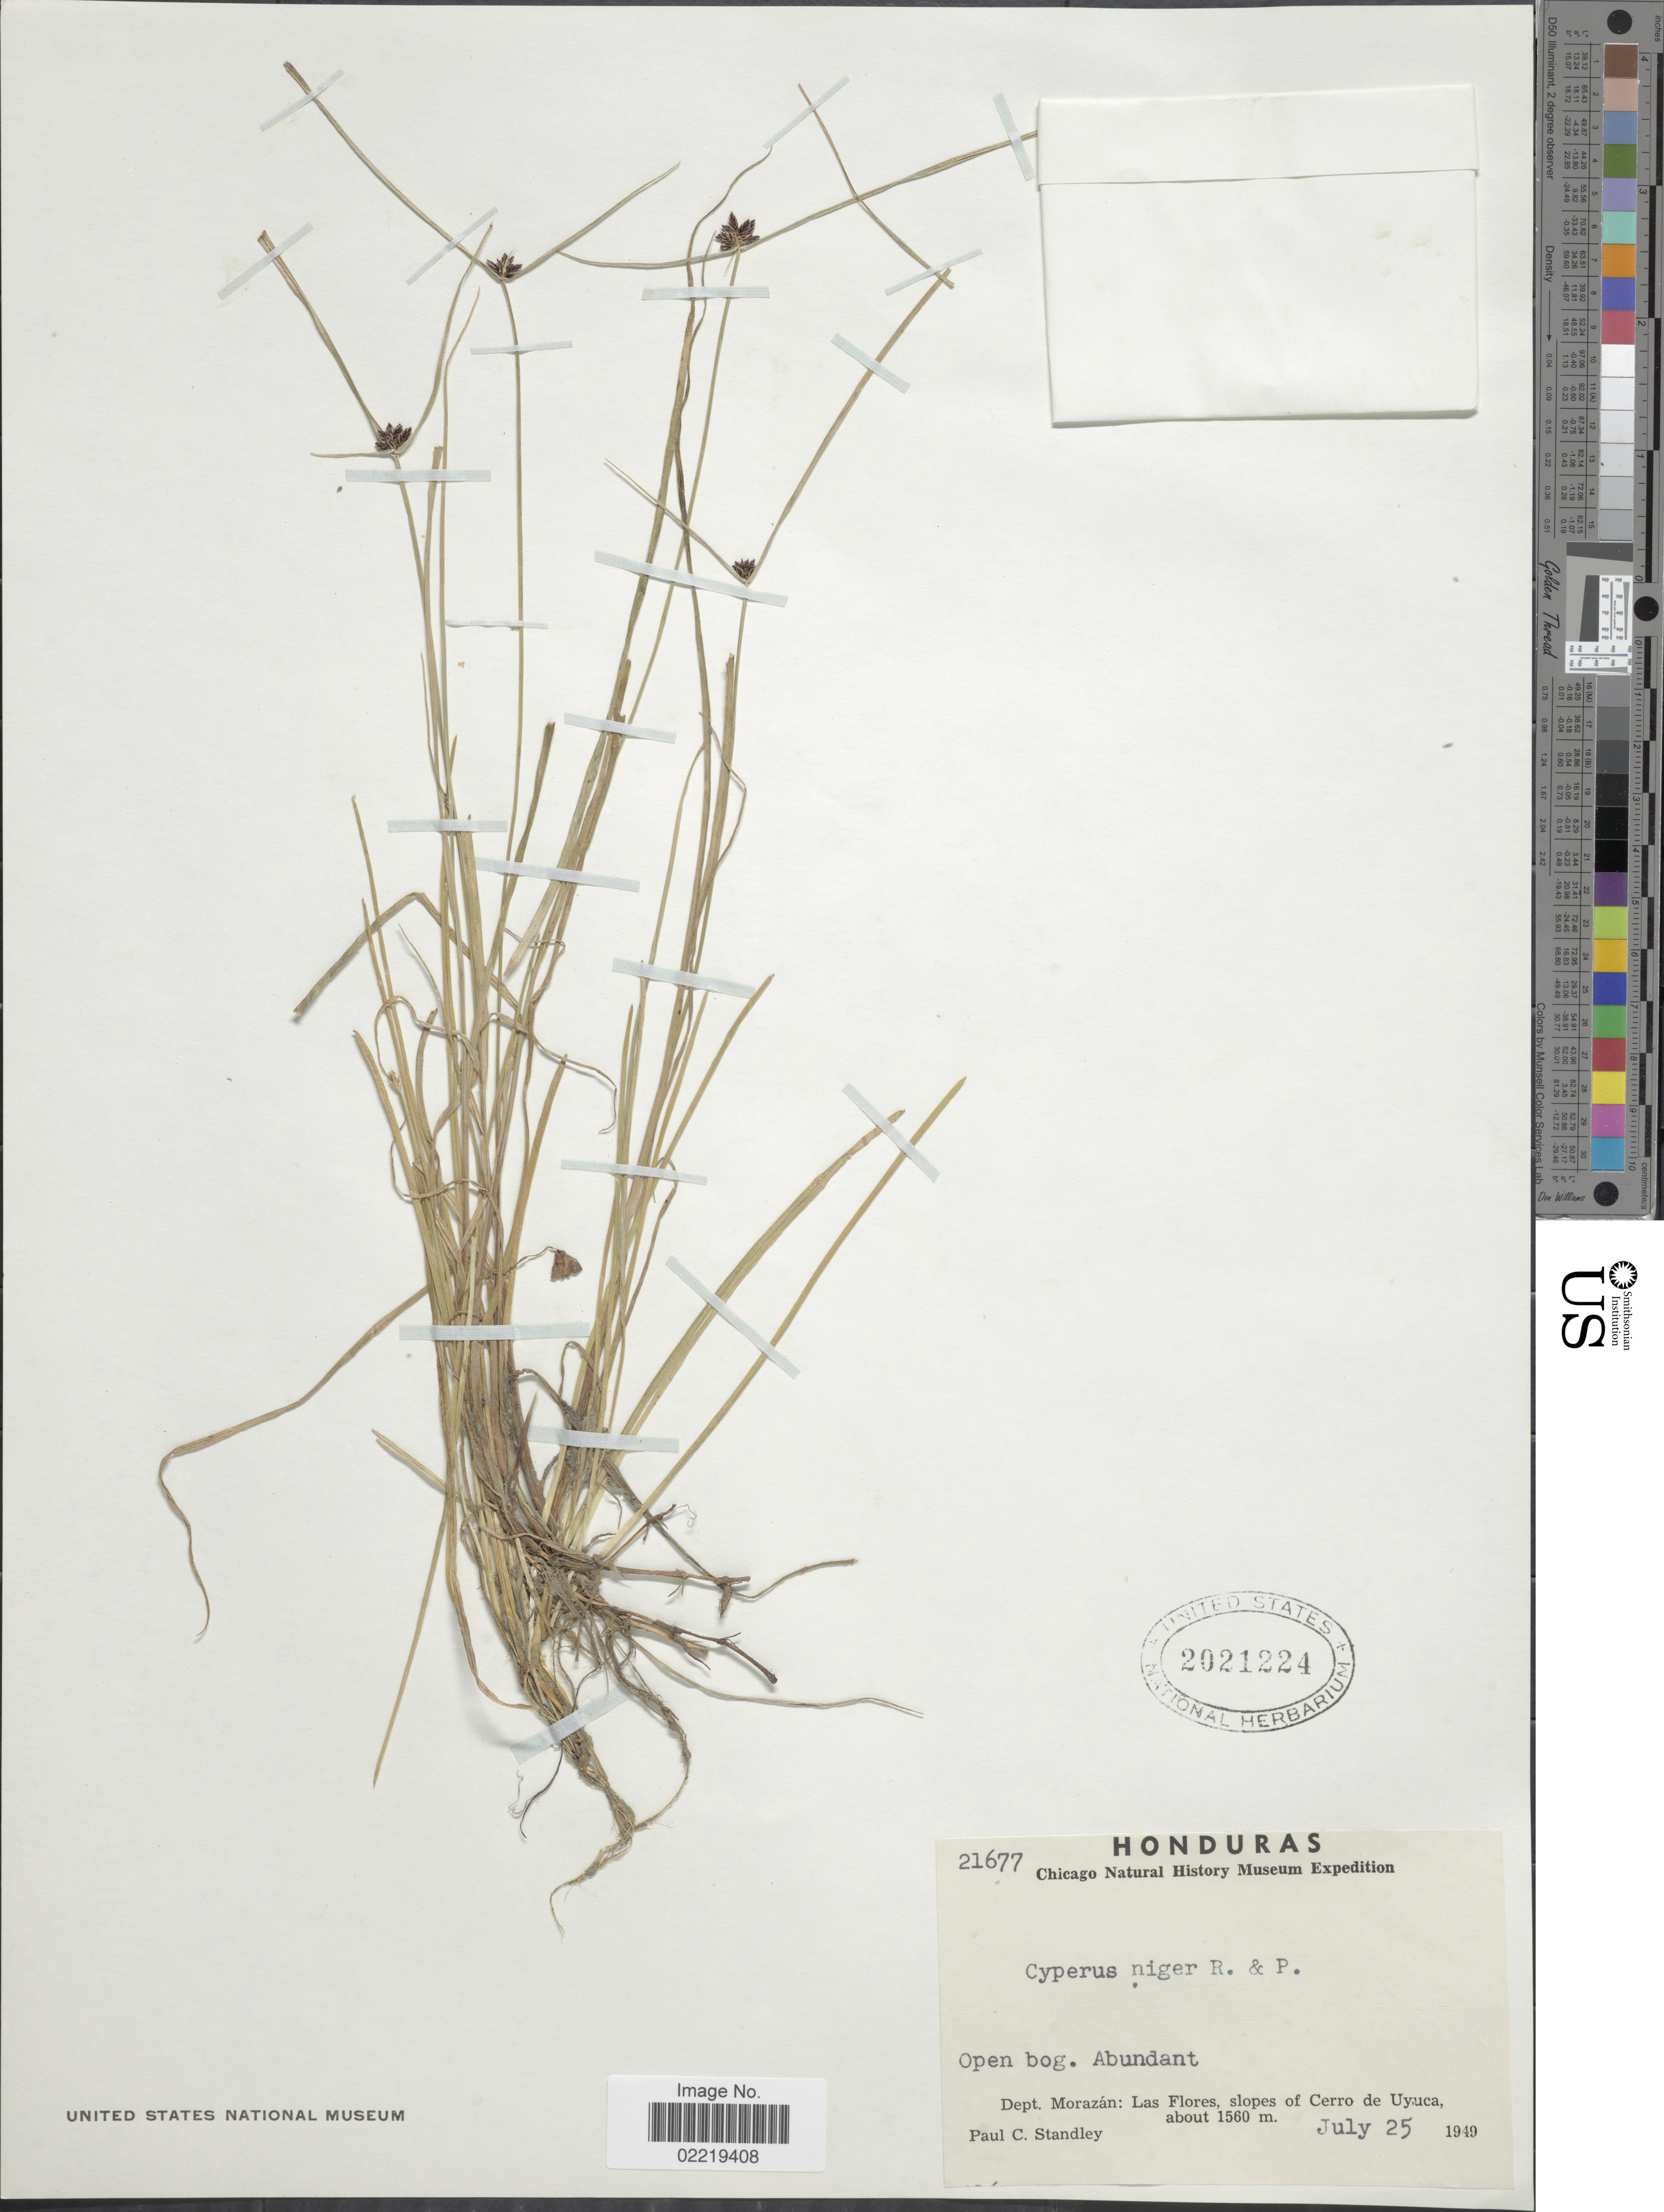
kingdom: Plantae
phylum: Tracheophyta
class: Liliopsida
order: Poales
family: Cyperaceae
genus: Cyperus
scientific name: Cyperus niger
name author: Ruiz & Pav.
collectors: P. C. Standley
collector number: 21677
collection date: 1949-07-25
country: Honduras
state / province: Fco. Morazán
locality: Dept. Morazan: Las Flores, slopes of Cerro deUyuca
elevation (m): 1560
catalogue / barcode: US 2021224